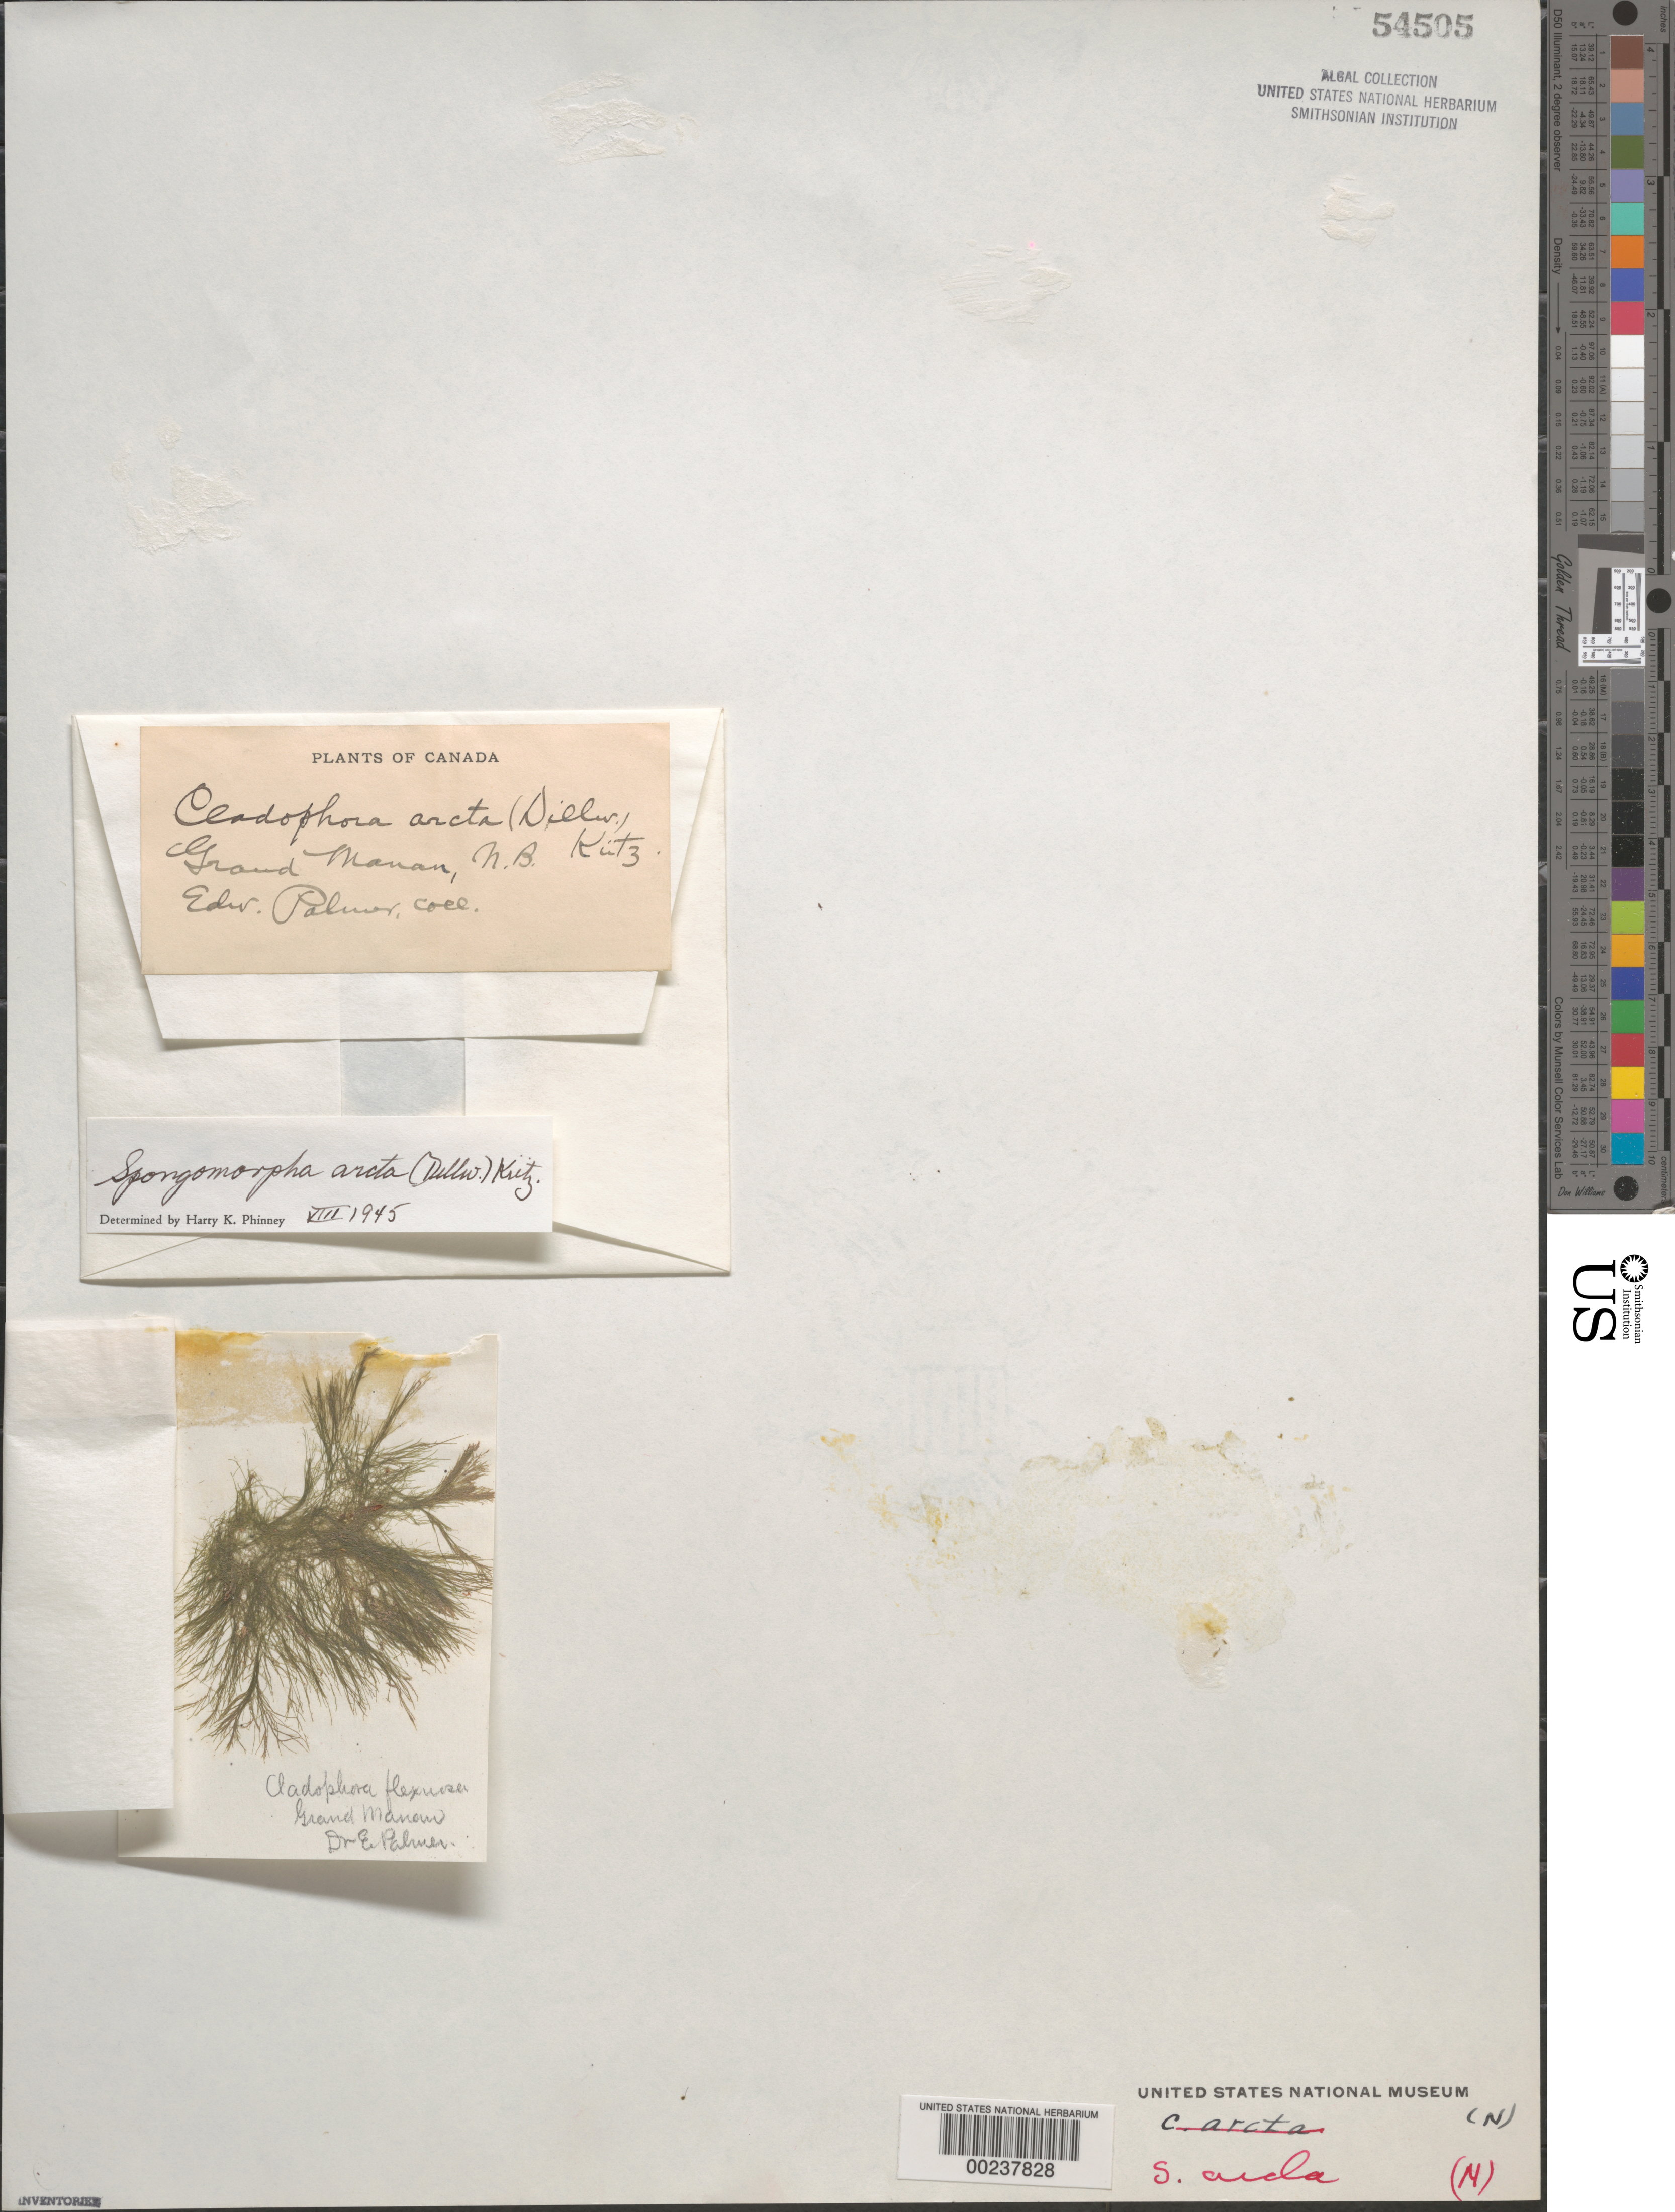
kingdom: Plantae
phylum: Chlorophyta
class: Ulvophyceae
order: Ulotrichales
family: Ulotrichaceae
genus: Acrosiphonia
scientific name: Acrosiphonia arcta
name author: (Dillwyn) Gain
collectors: E. Palmer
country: Canada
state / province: New Brunswick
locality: Grand manan island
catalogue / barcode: US 54505